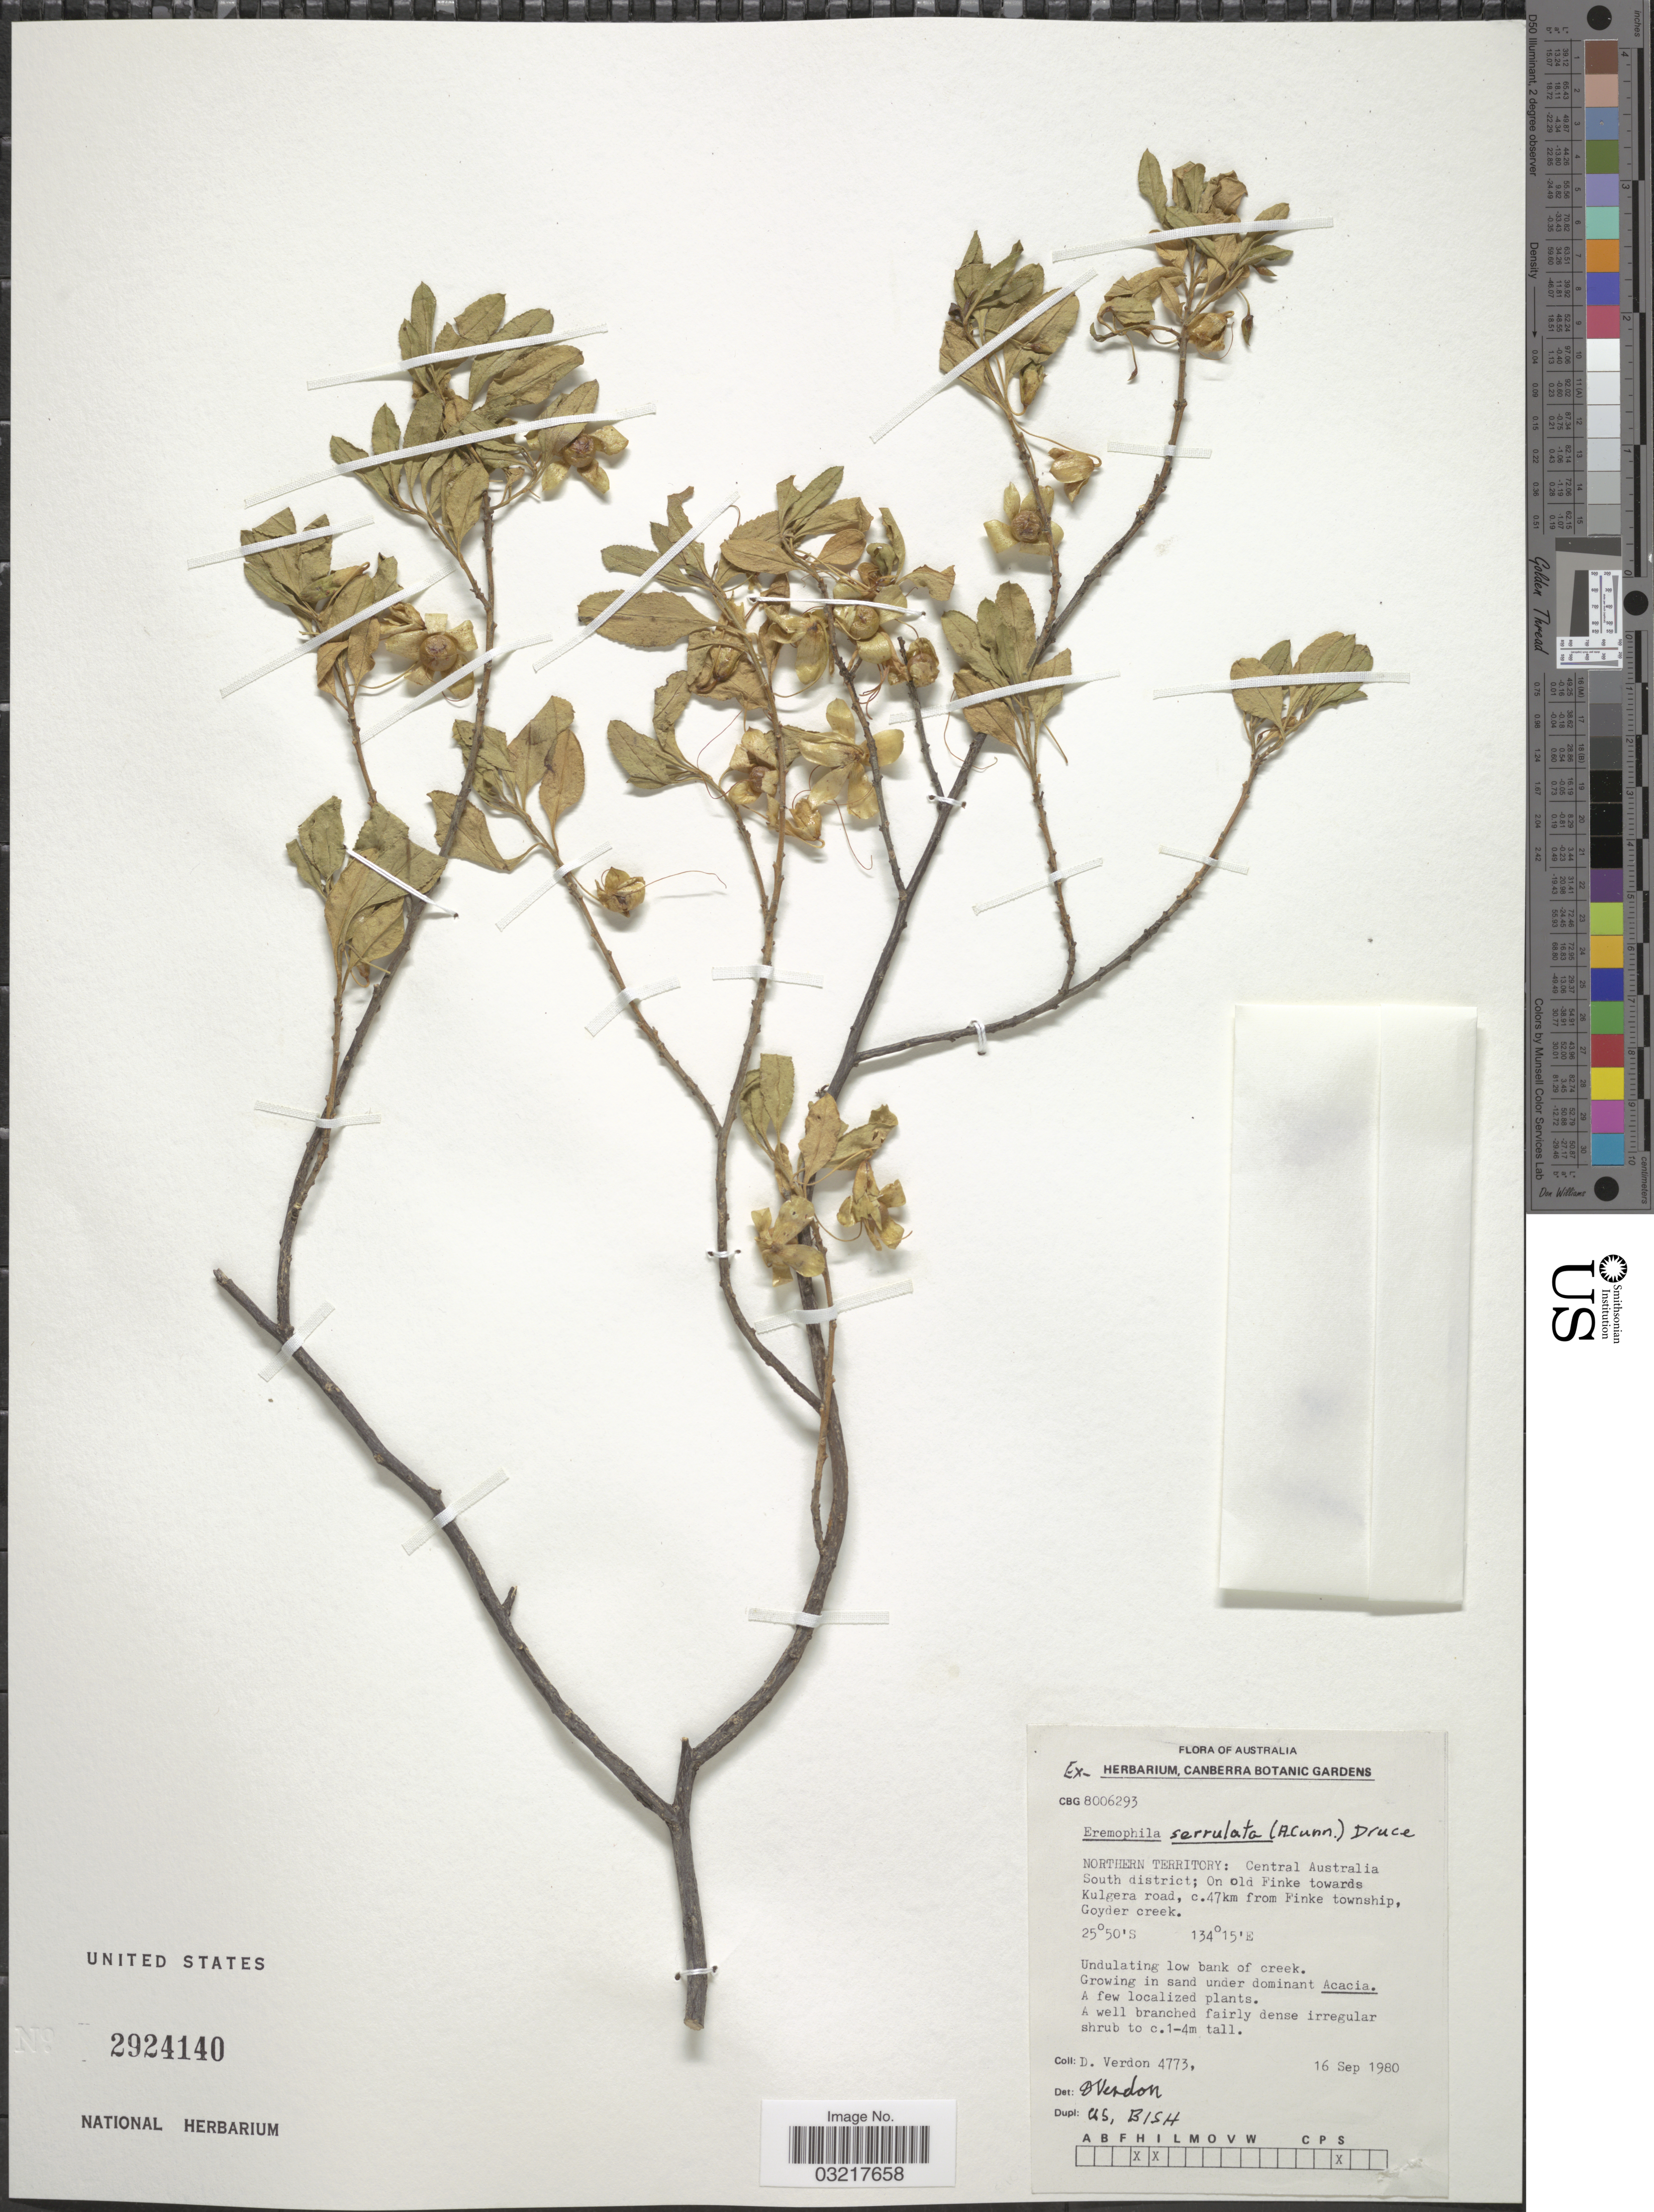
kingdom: Plantae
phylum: Tracheophyta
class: Magnoliopsida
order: Lamiales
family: Scrophulariaceae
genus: Eremophila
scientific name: Eremophila serrulata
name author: (A. Cunn. ex A. DC.) Druce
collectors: D. Verdon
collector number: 4773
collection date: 1980-09-16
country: Australia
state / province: Northern Territory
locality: Central Australia South district; On old Finke towards Kulgera road, c.47km from Finke township, Goyder Creek.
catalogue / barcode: US 2924140